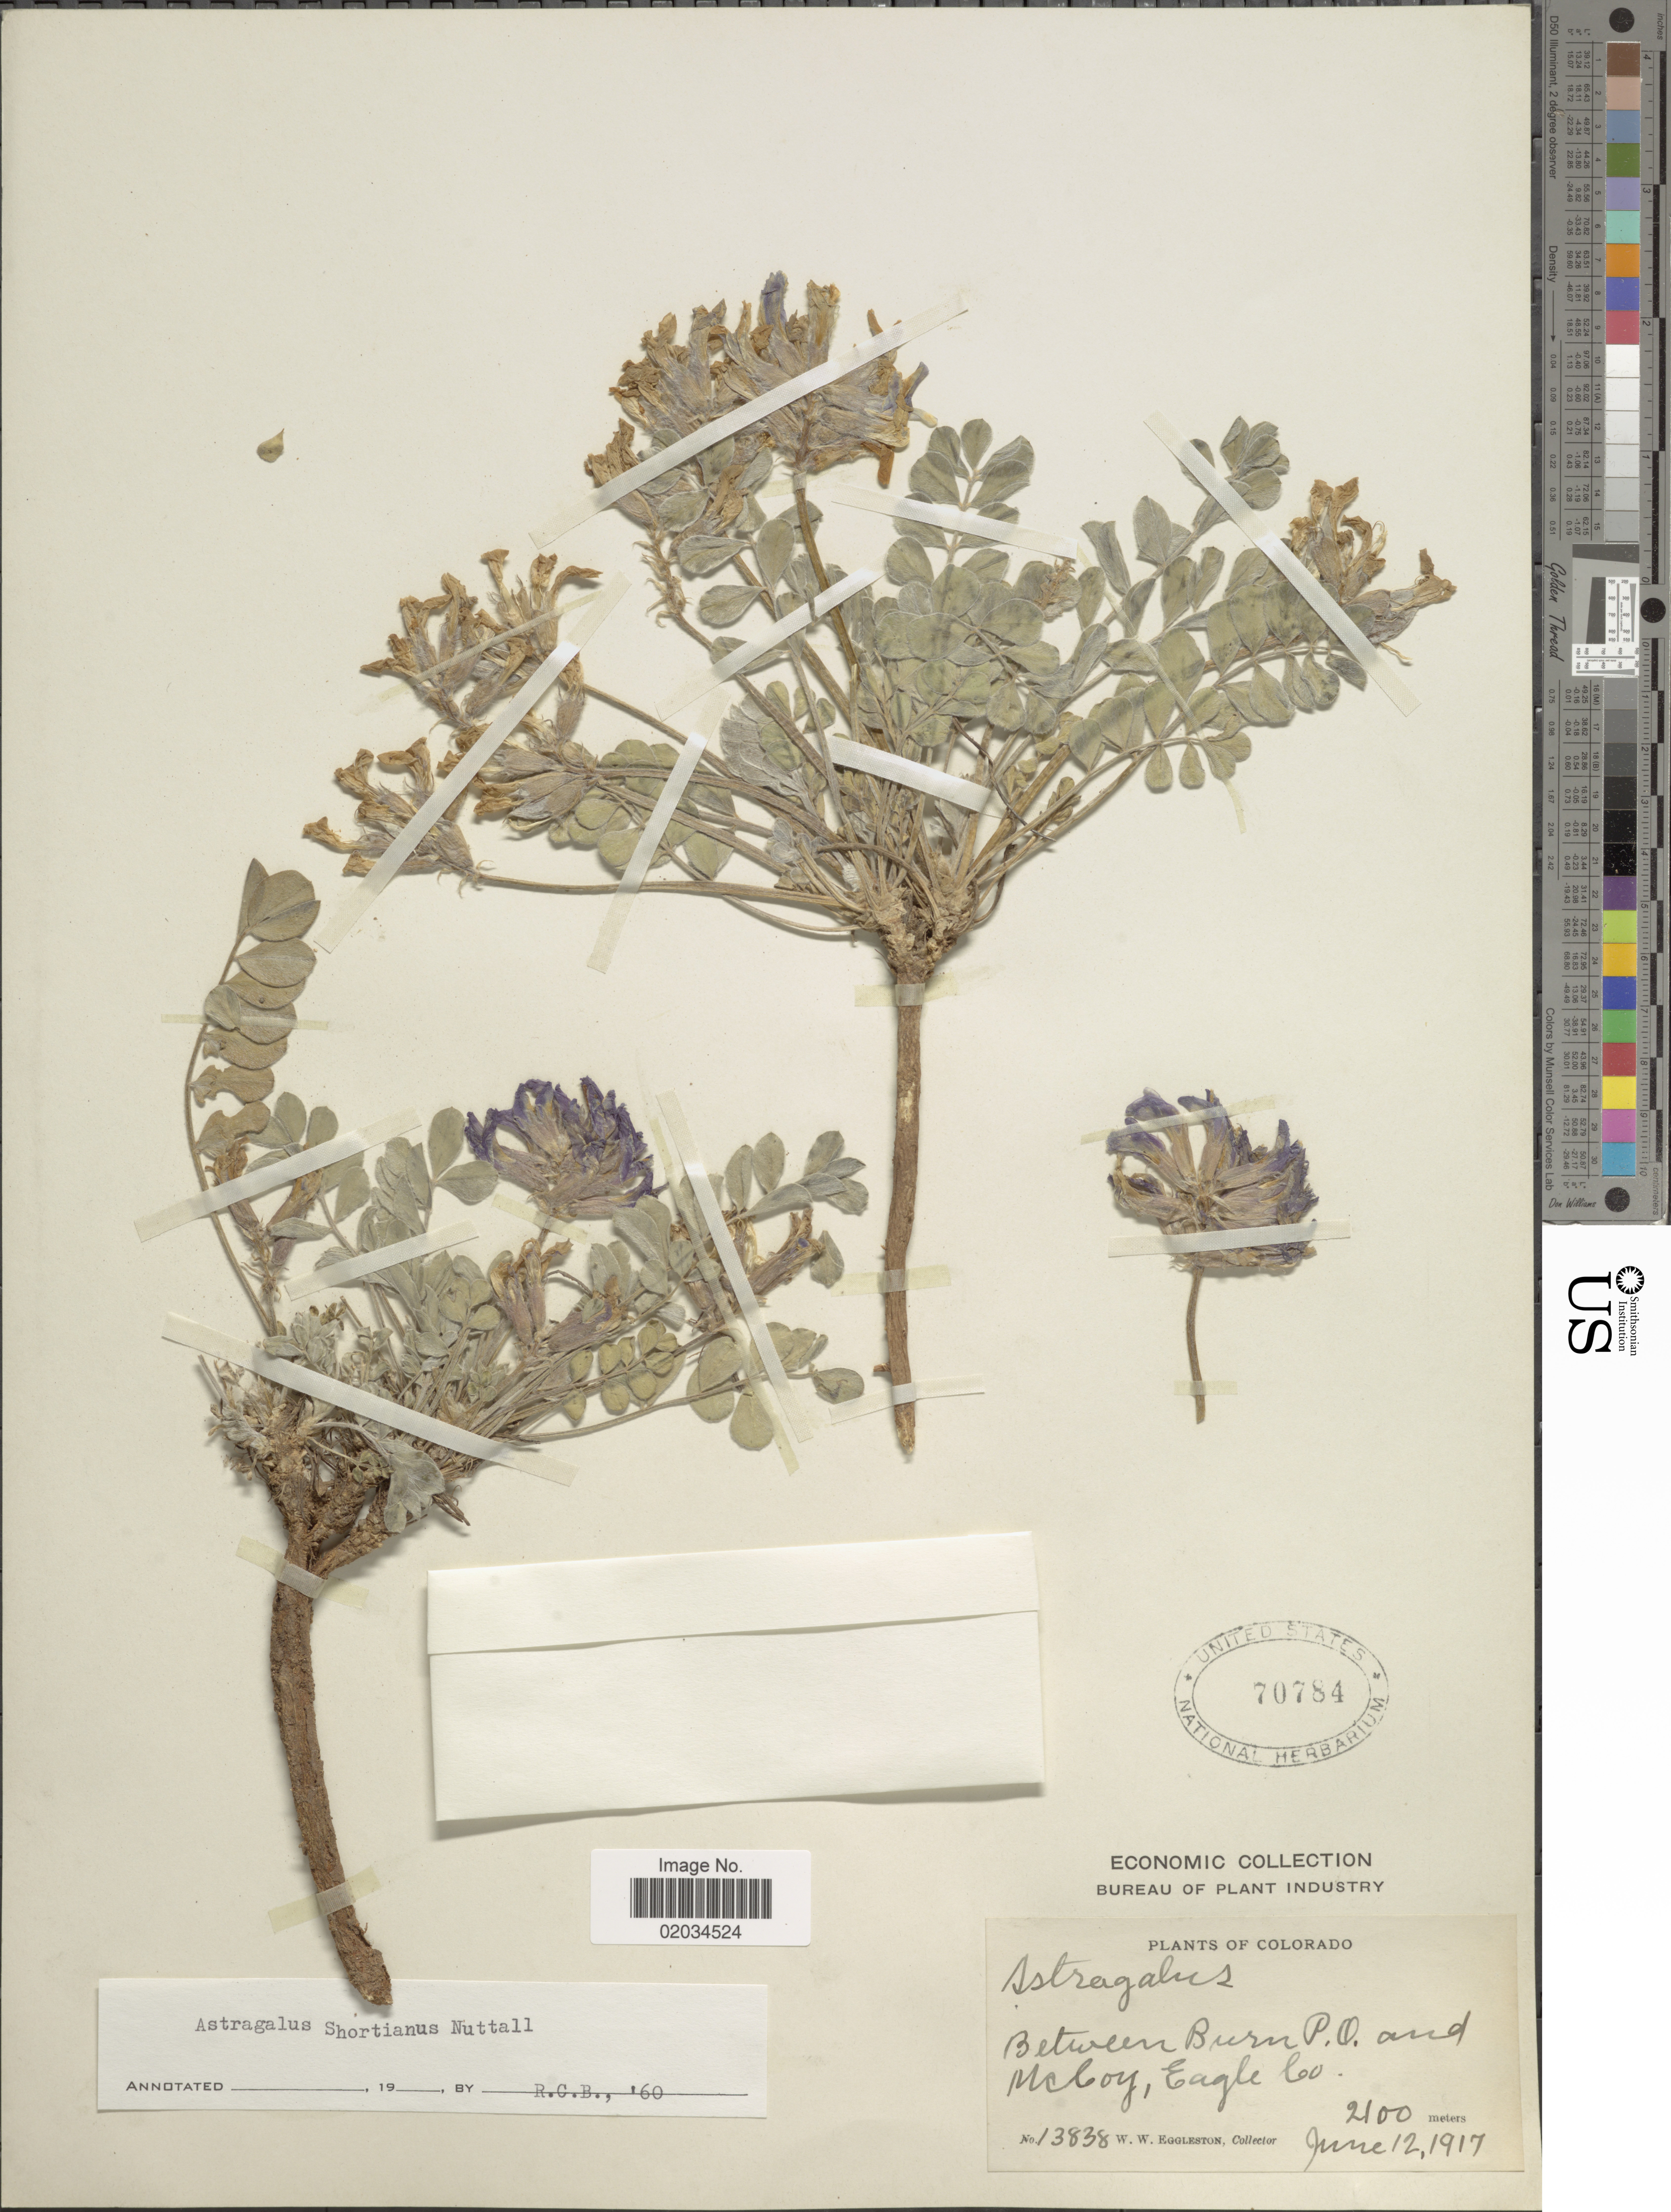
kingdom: Plantae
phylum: Tracheophyta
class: Magnoliopsida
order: Fabales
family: Fabaceae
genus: Astragalus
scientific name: Astragalus shortianus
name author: Nutt.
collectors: W. W. Eggleston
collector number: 13838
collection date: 1917-06-12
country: United States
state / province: Colorado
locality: Between Burns P.O. and Mc Coy, Eagle Co.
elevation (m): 2100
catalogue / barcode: US 70784